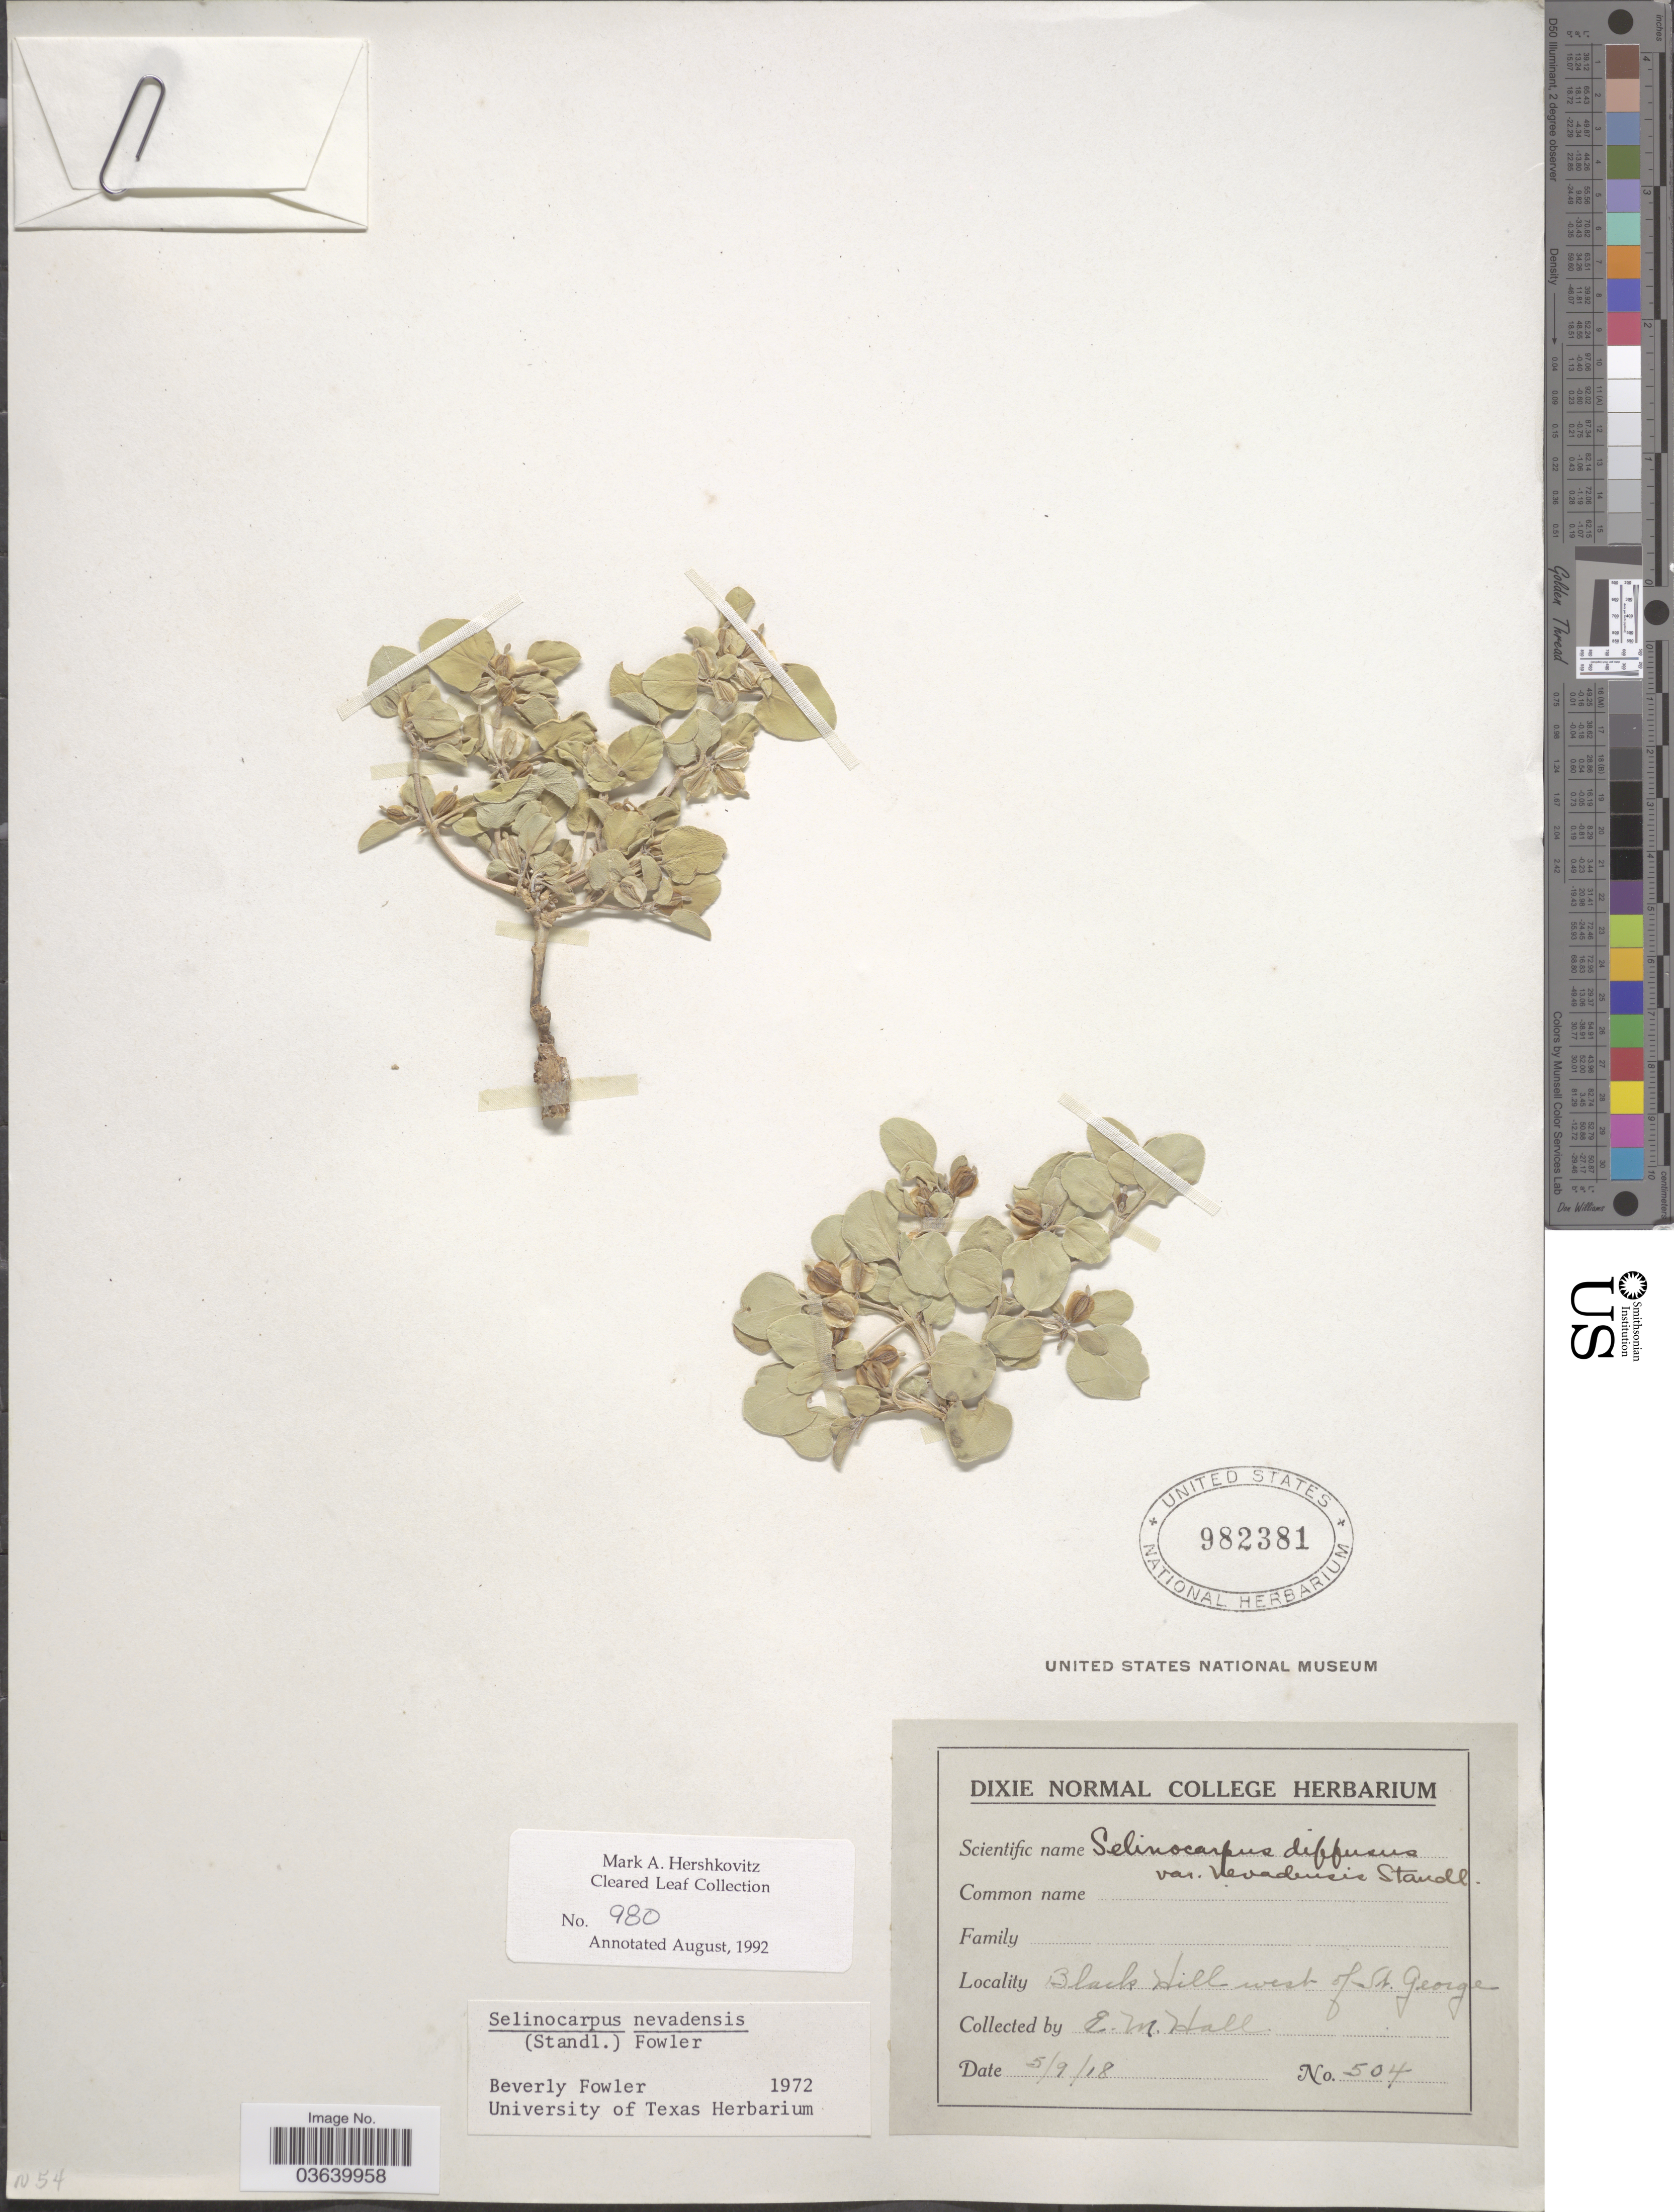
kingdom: Plantae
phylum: Tracheophyta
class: Magnoliopsida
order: Caryophyllales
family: Nyctaginaceae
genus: Acleisanthes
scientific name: Acleisanthes nevadensis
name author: (Standl.) B.L. Turner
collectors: E. Hall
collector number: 504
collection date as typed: Transcribed d/m/y: 5/9/18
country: United States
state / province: Utah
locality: Black Hill west of St. George.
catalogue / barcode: US 982381